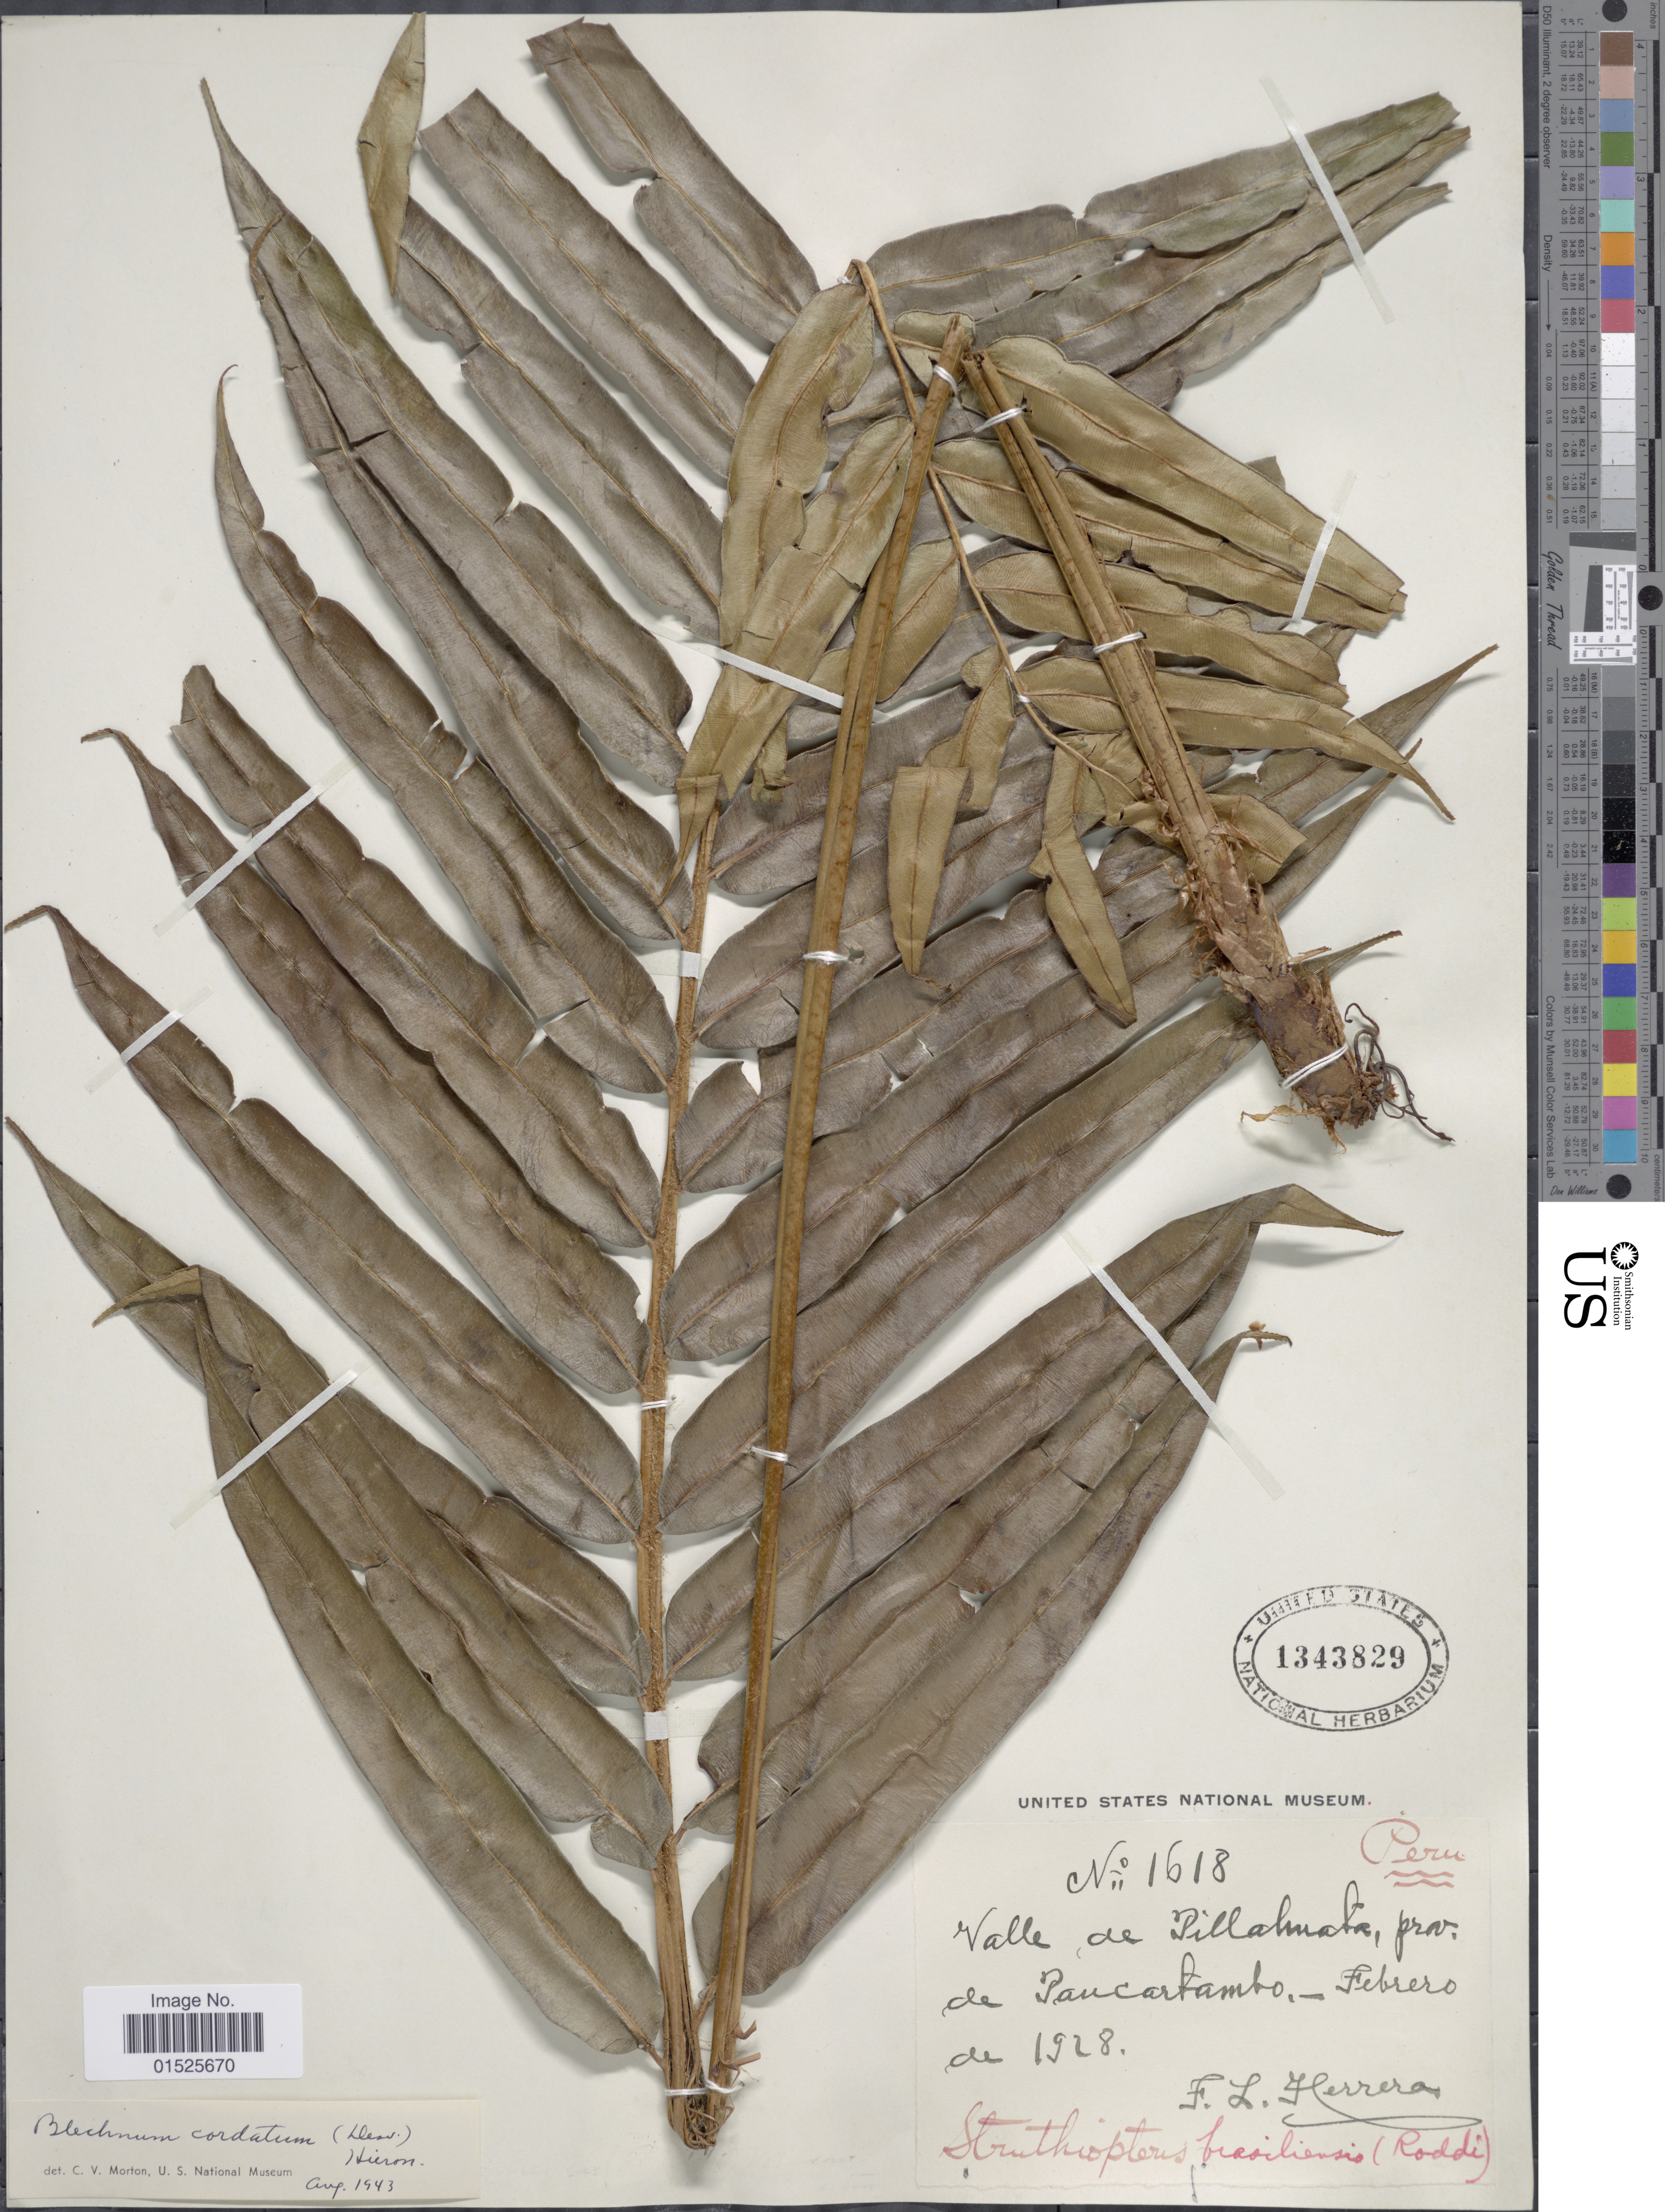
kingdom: Plantae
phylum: Tracheophyta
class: Polypodiopsida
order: Polypodiales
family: Blechnaceae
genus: Blechnum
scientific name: Blechnum cordatum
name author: (Desv.) Hieron.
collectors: F. L. Herrera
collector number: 1618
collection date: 1928-02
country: Peru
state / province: Cusco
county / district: Paucartambo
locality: Valle de Pillahuata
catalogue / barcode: US 1343829